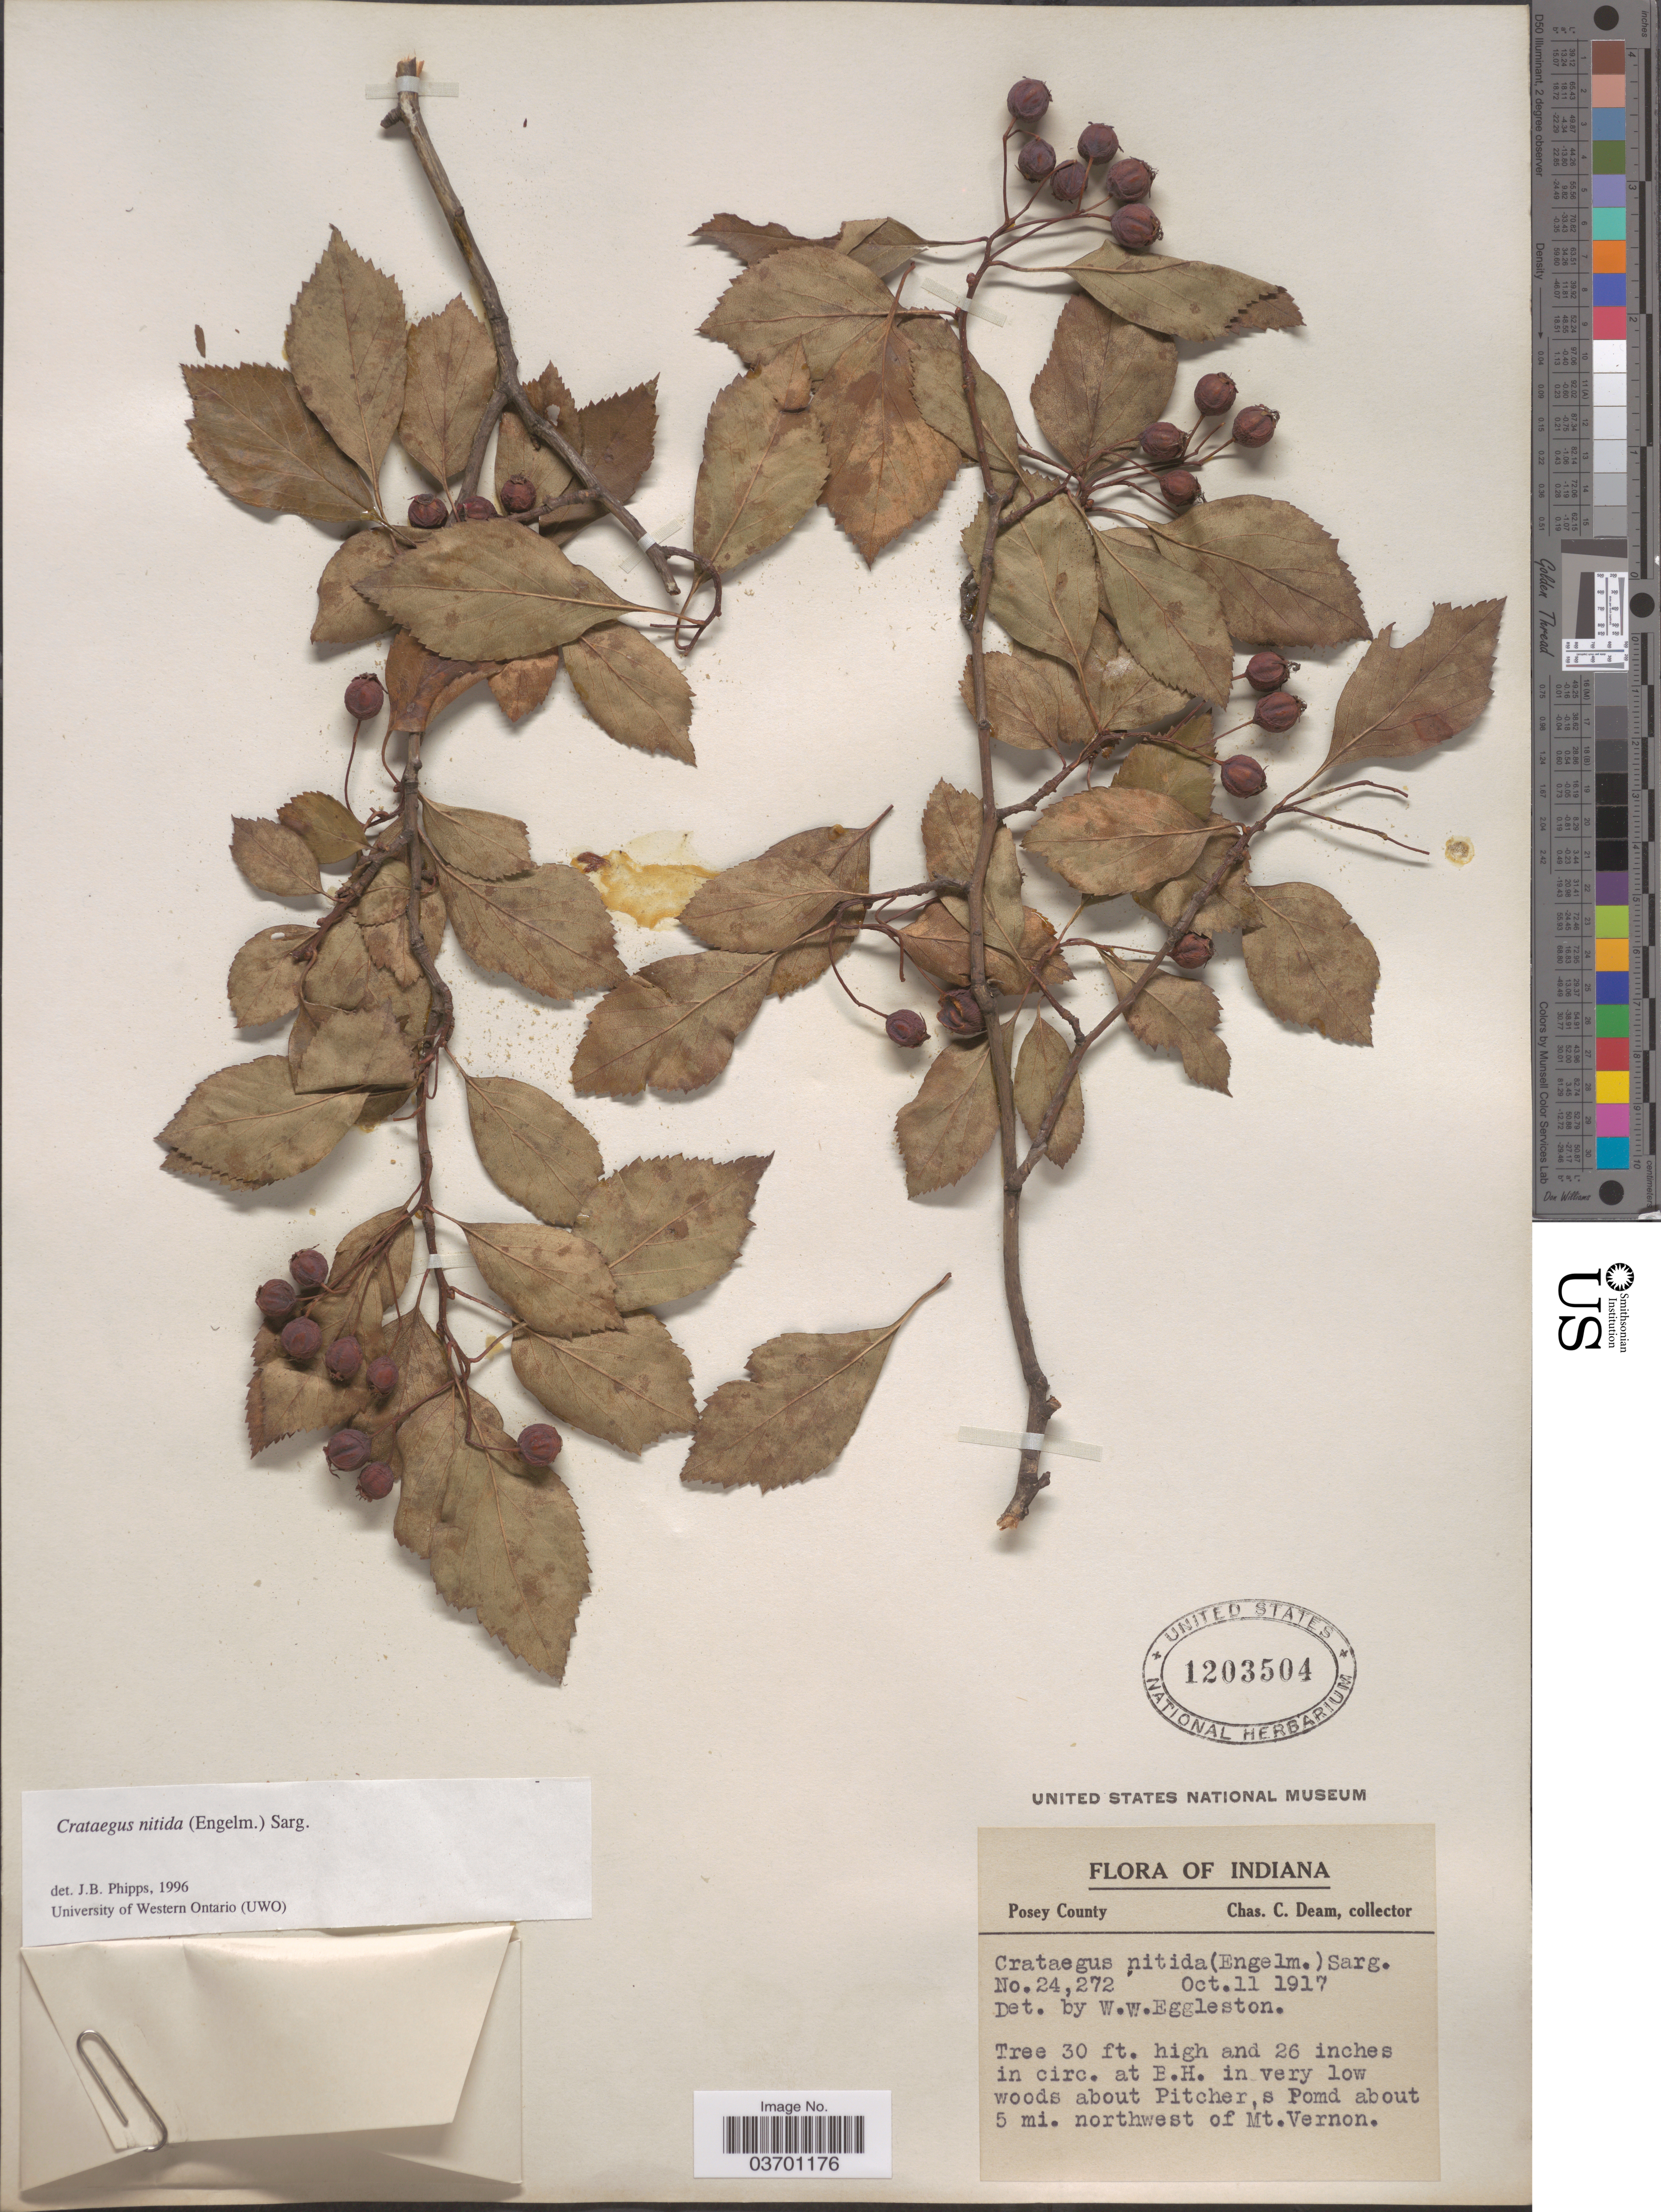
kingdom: Plantae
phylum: Tracheophyta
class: Magnoliopsida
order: Rosales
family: Rosaceae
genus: Crataegus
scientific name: Crataegus nitida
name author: (Engelm. ex Britton & N.E. Br.) Sarg.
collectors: C. C. Deam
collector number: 24272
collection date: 1917-10-11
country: United States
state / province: Indiana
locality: Posey County. About Pitcher's Pomd about 5 mi. northwest of Mt. Vernon.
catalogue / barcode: US 1203504